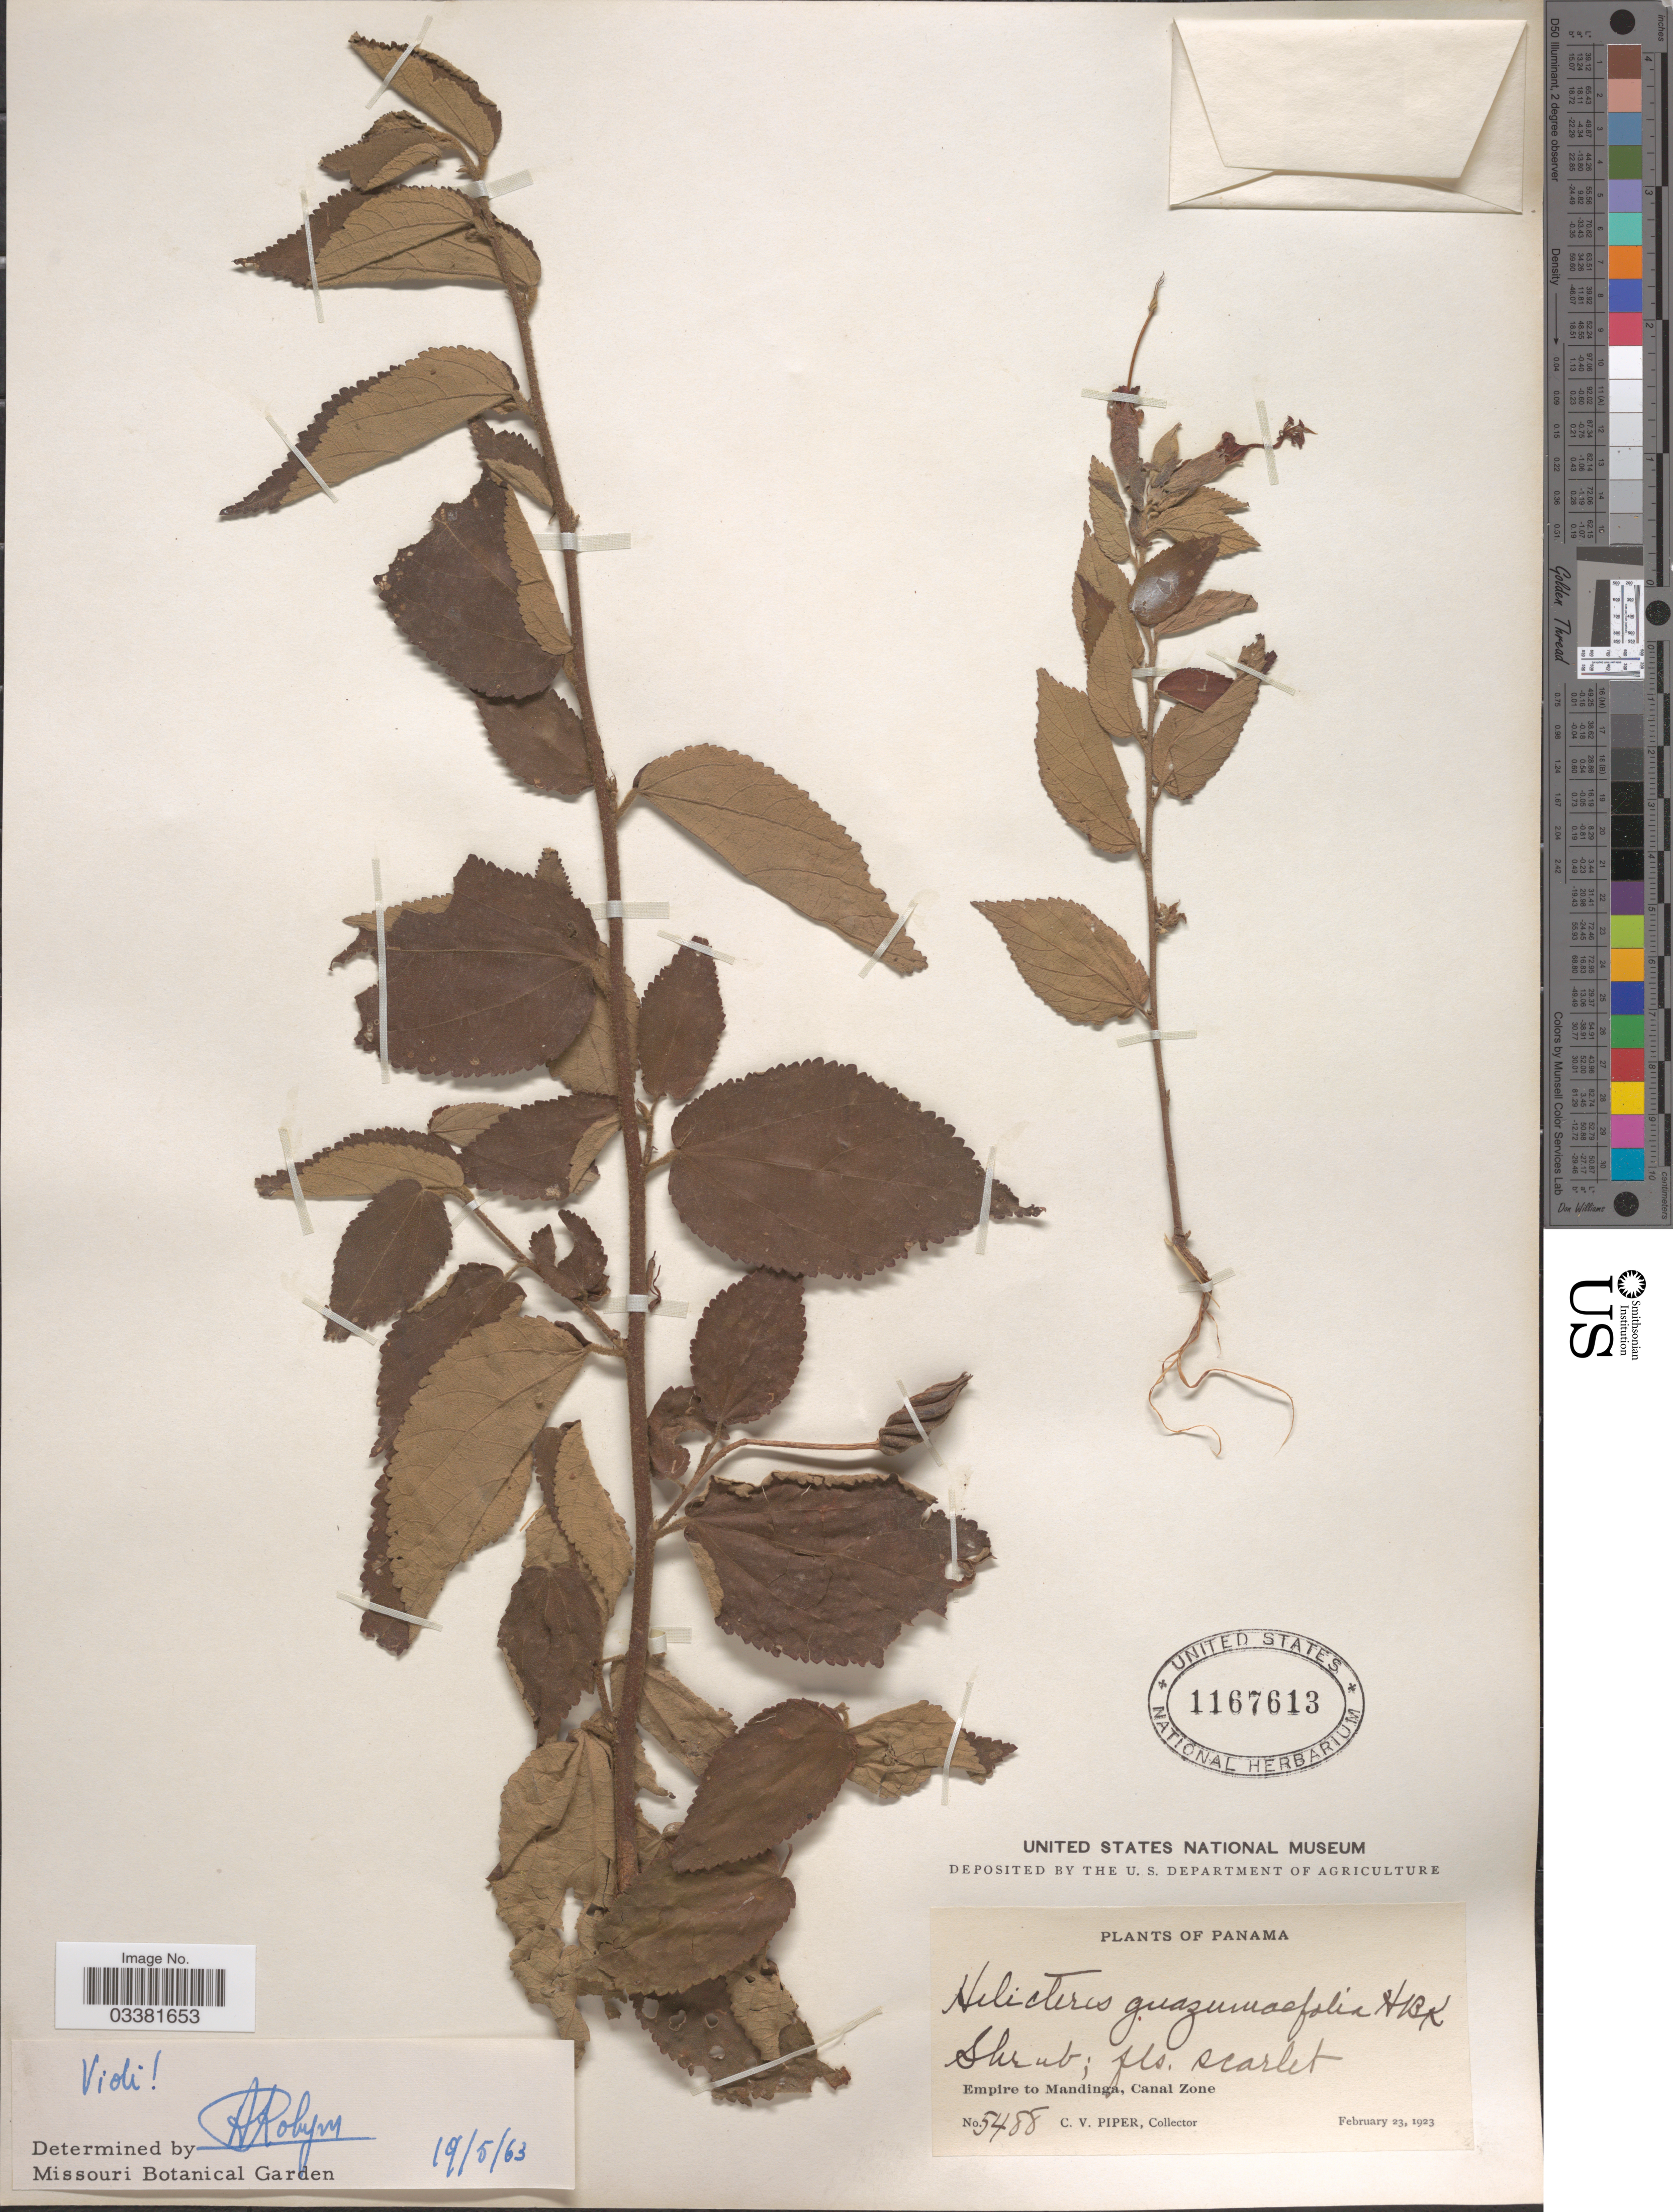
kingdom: Plantae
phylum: Tracheophyta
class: Magnoliopsida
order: Malvales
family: Malvaceae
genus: Helicteres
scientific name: Helicteres guazumifolia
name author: Kunth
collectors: C. V. Piper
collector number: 5488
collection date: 1923-02-23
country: Panama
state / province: Colón / Panamá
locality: Empire to mandinga, Canal Zone.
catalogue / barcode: US 1167613